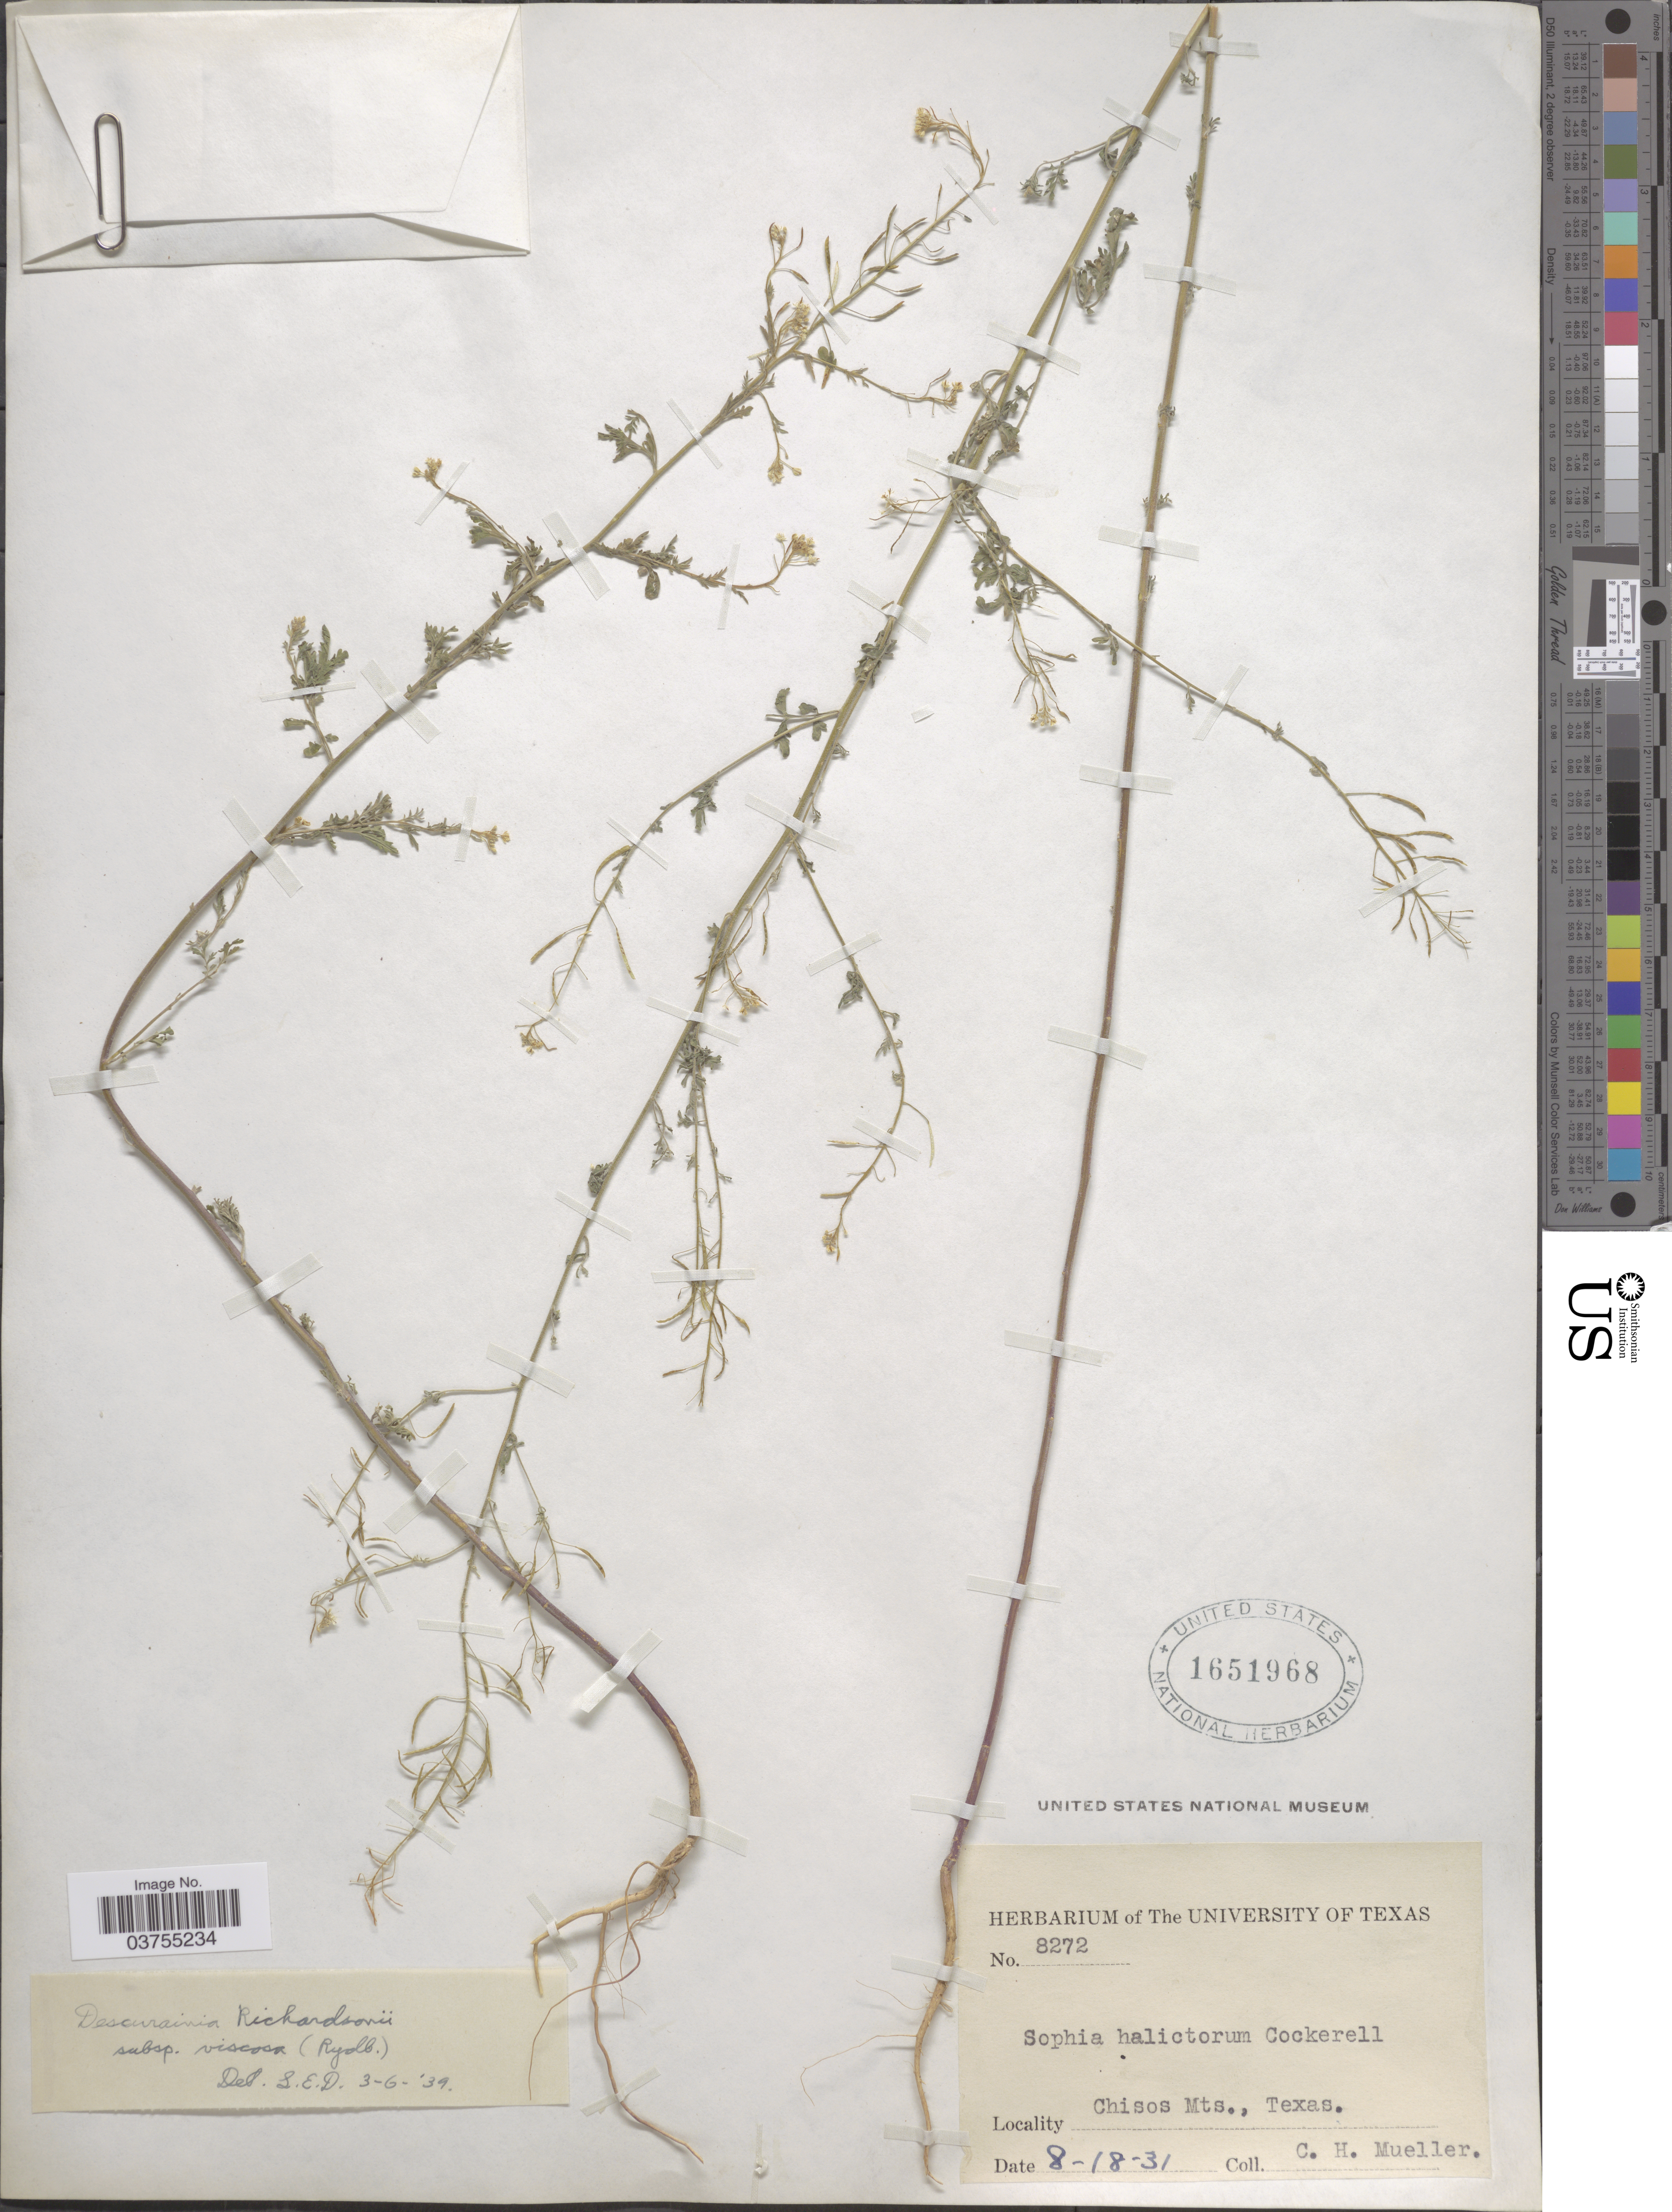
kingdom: Plantae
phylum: Tracheophyta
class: Magnoliopsida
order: Brassicales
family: Brassicaceae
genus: Descurainia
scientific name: Descurainia richardsonii subsp. viscosa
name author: (Rydb.) Detling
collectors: C. H. Mueller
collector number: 8272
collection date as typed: Transcribed d/m/y: 18/8/31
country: United States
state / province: Texas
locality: Chisos Mts.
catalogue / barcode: US 1651968